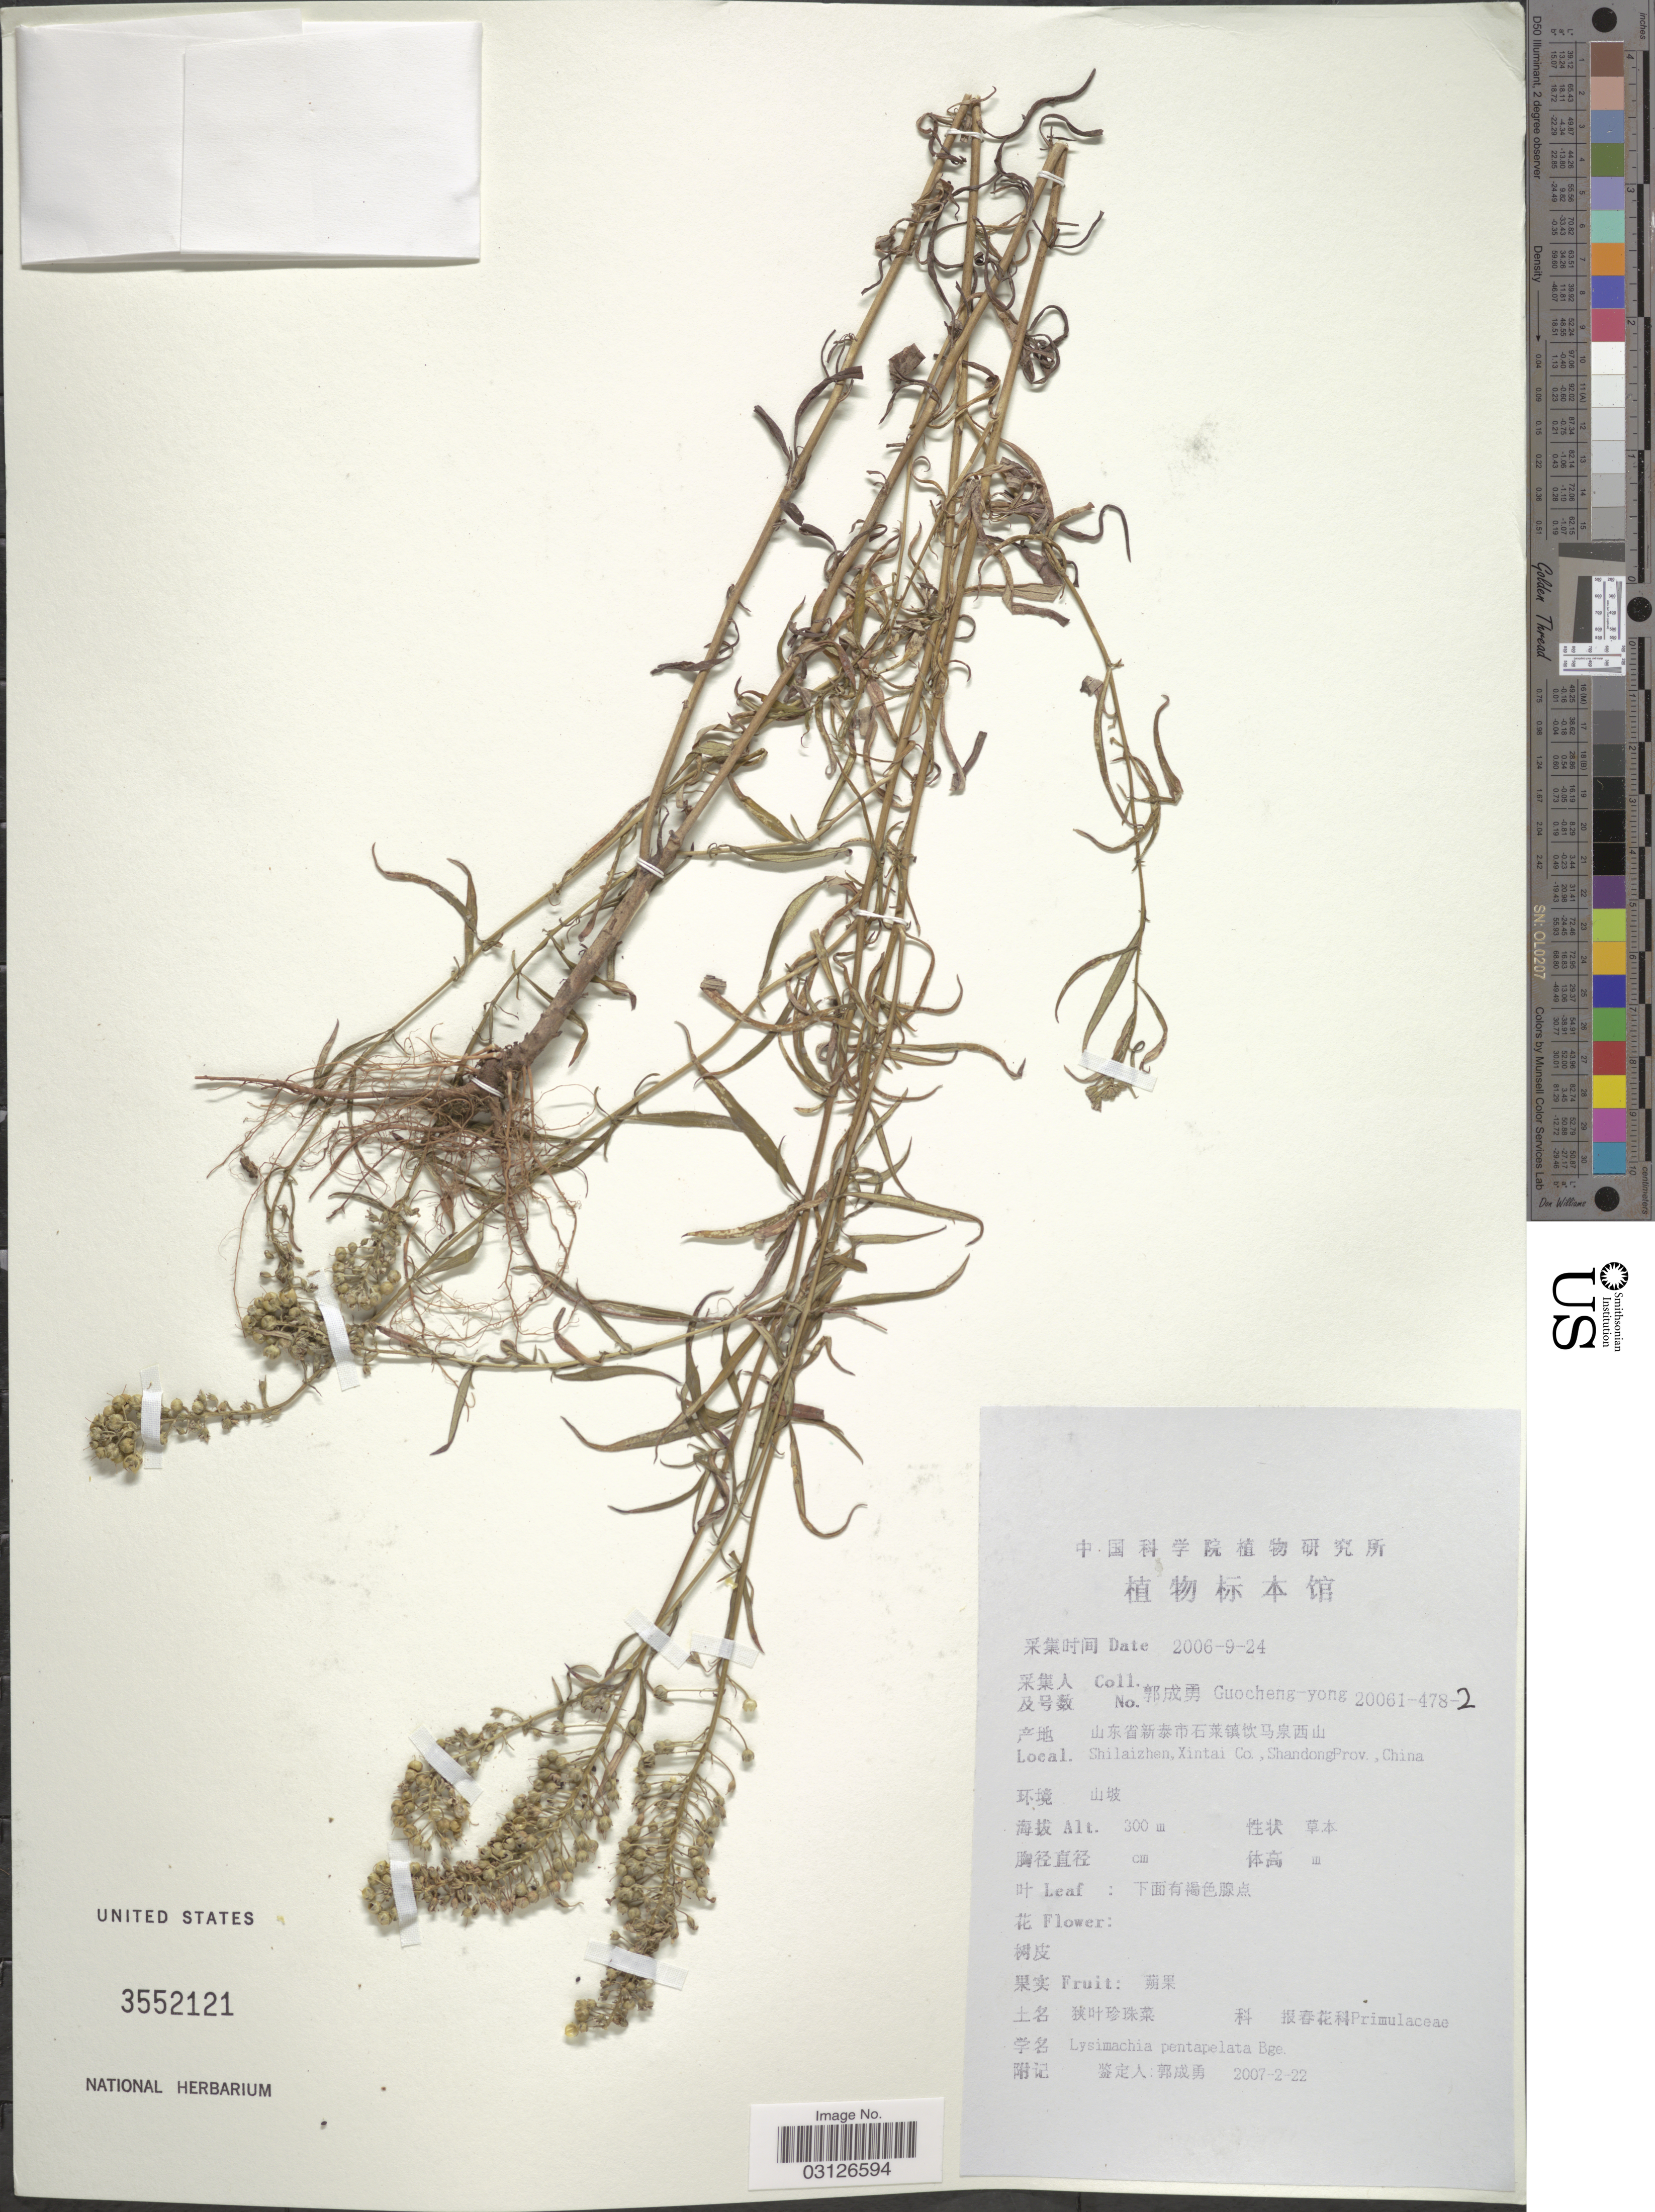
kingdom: Plantae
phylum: Tracheophyta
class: Magnoliopsida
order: Ericales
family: Primulaceae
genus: Lysimachia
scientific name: Lysimachia pentapetala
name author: Bunge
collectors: Guo cheng-yong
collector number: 20061-478-2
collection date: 2006-09-24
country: China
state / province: Shandong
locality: Shilaizhen, Xintai Co.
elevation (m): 300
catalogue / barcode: US 3552121